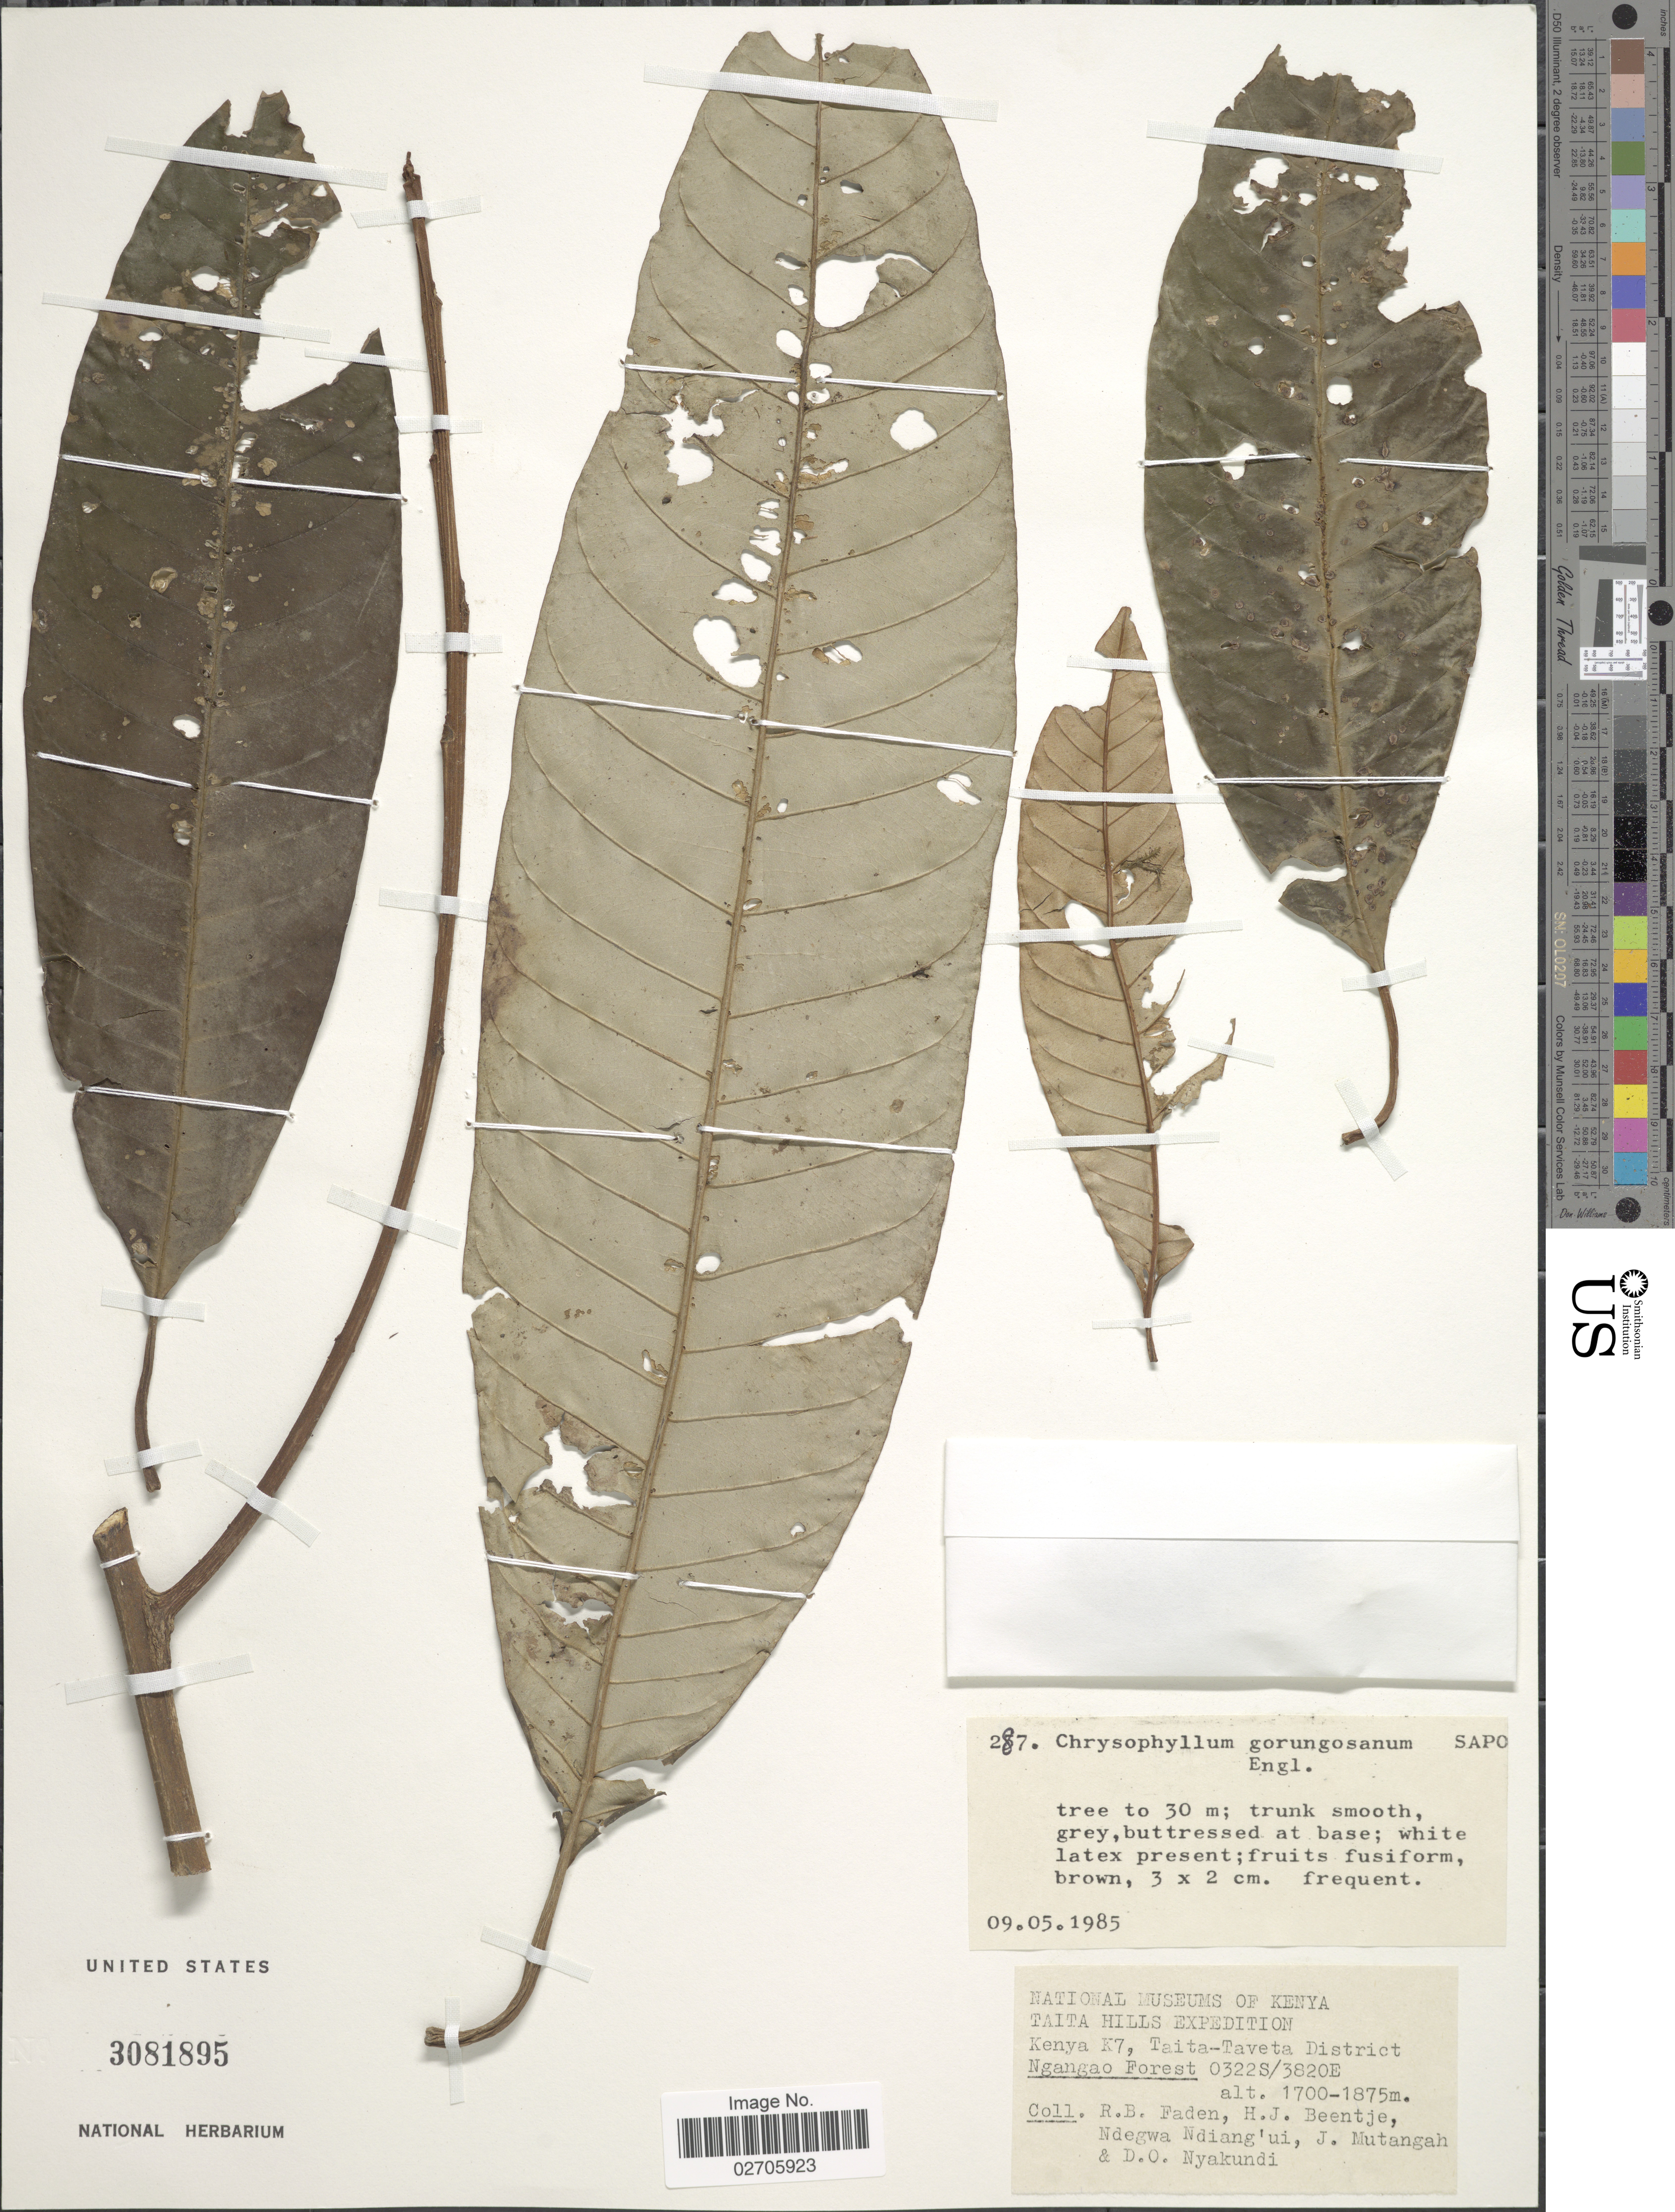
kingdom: Plantae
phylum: Tracheophyta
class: Magnoliopsida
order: Ericales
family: Sapotaceae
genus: Chrysophyllum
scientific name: Chrysophyllum gorungusanum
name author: Engl.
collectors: R. B. Faden, H. J. Beentje, Ndegwa Ndiang'ui, J. Mutangah & D. Nyakundi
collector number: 287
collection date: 1985-05-09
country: Kenya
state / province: Taita Taveta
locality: Taita Hills, Taita-Taveta District, Ngangao Forest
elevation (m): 1700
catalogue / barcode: US 3081895